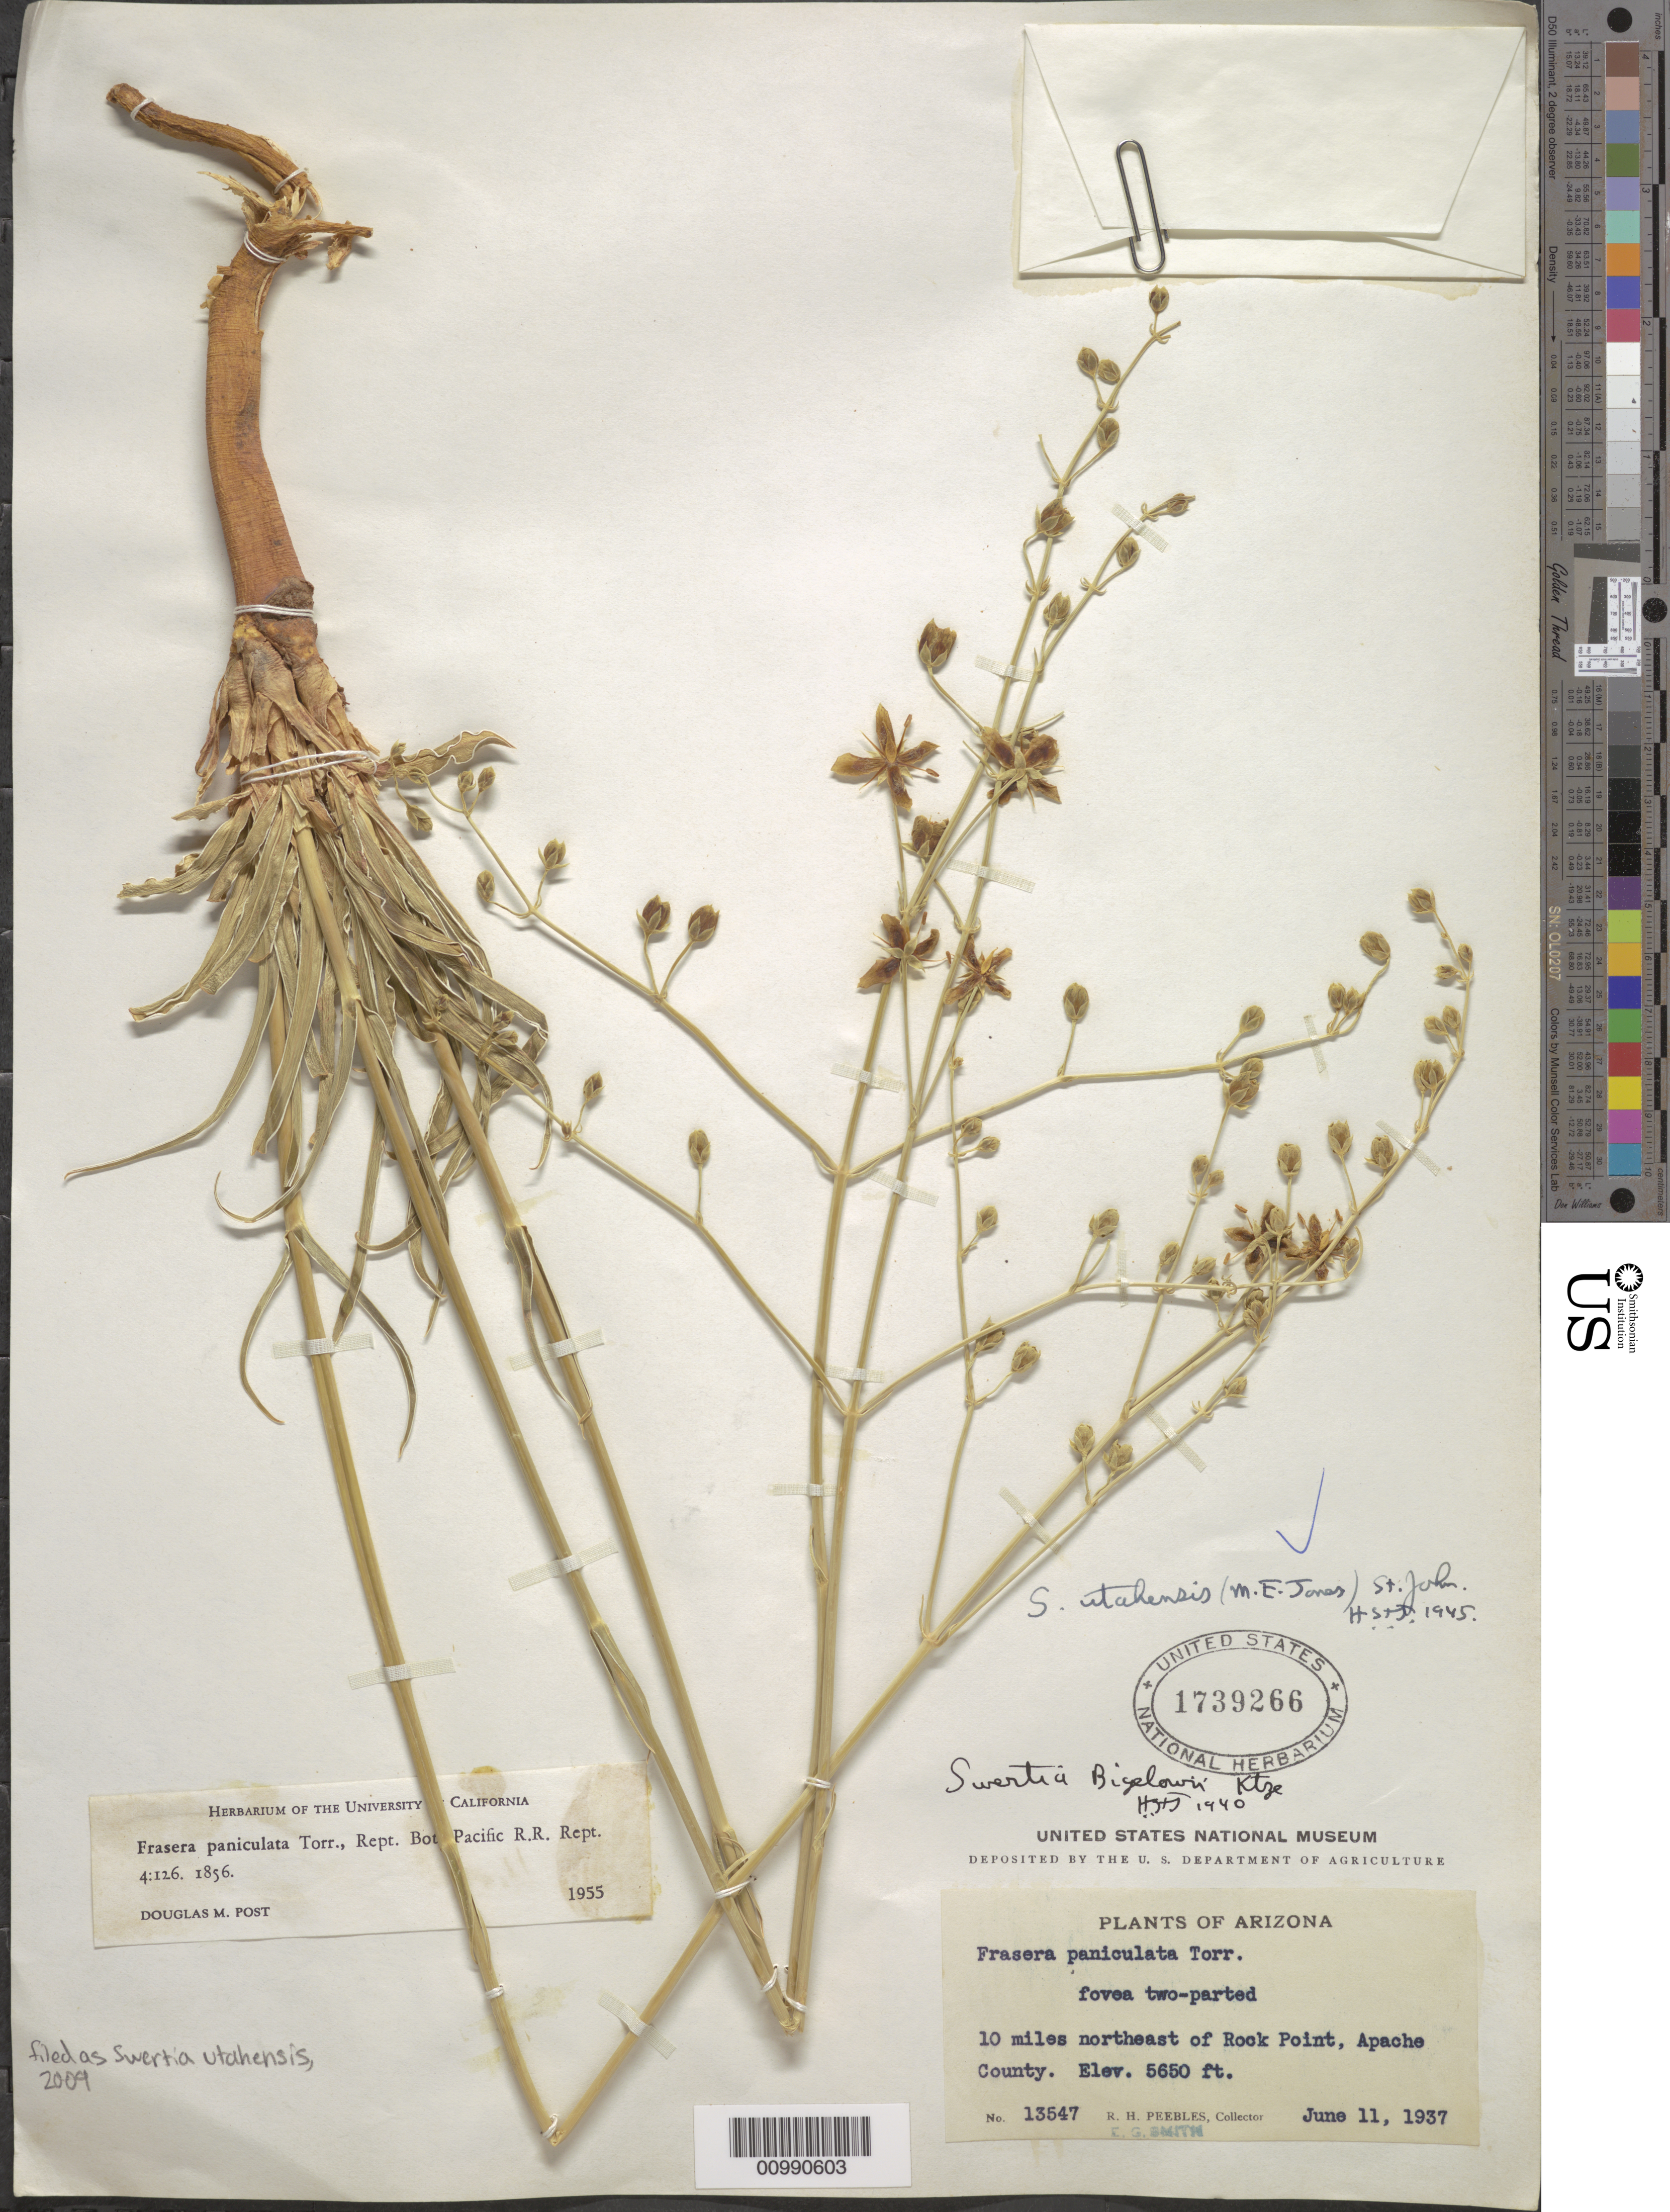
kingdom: Plantae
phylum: Tracheophyta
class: Magnoliopsida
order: Gentianales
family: Gentianaceae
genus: Swertia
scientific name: Swertia utahensis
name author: (M.E. Jones) H. St. John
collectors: R. H. Peebles & E. G. Smith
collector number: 13547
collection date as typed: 11 Jun 1937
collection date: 1937-06-11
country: United States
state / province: Arizona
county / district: Apache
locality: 10 mi. NE of Rock Point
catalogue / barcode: US 1739266